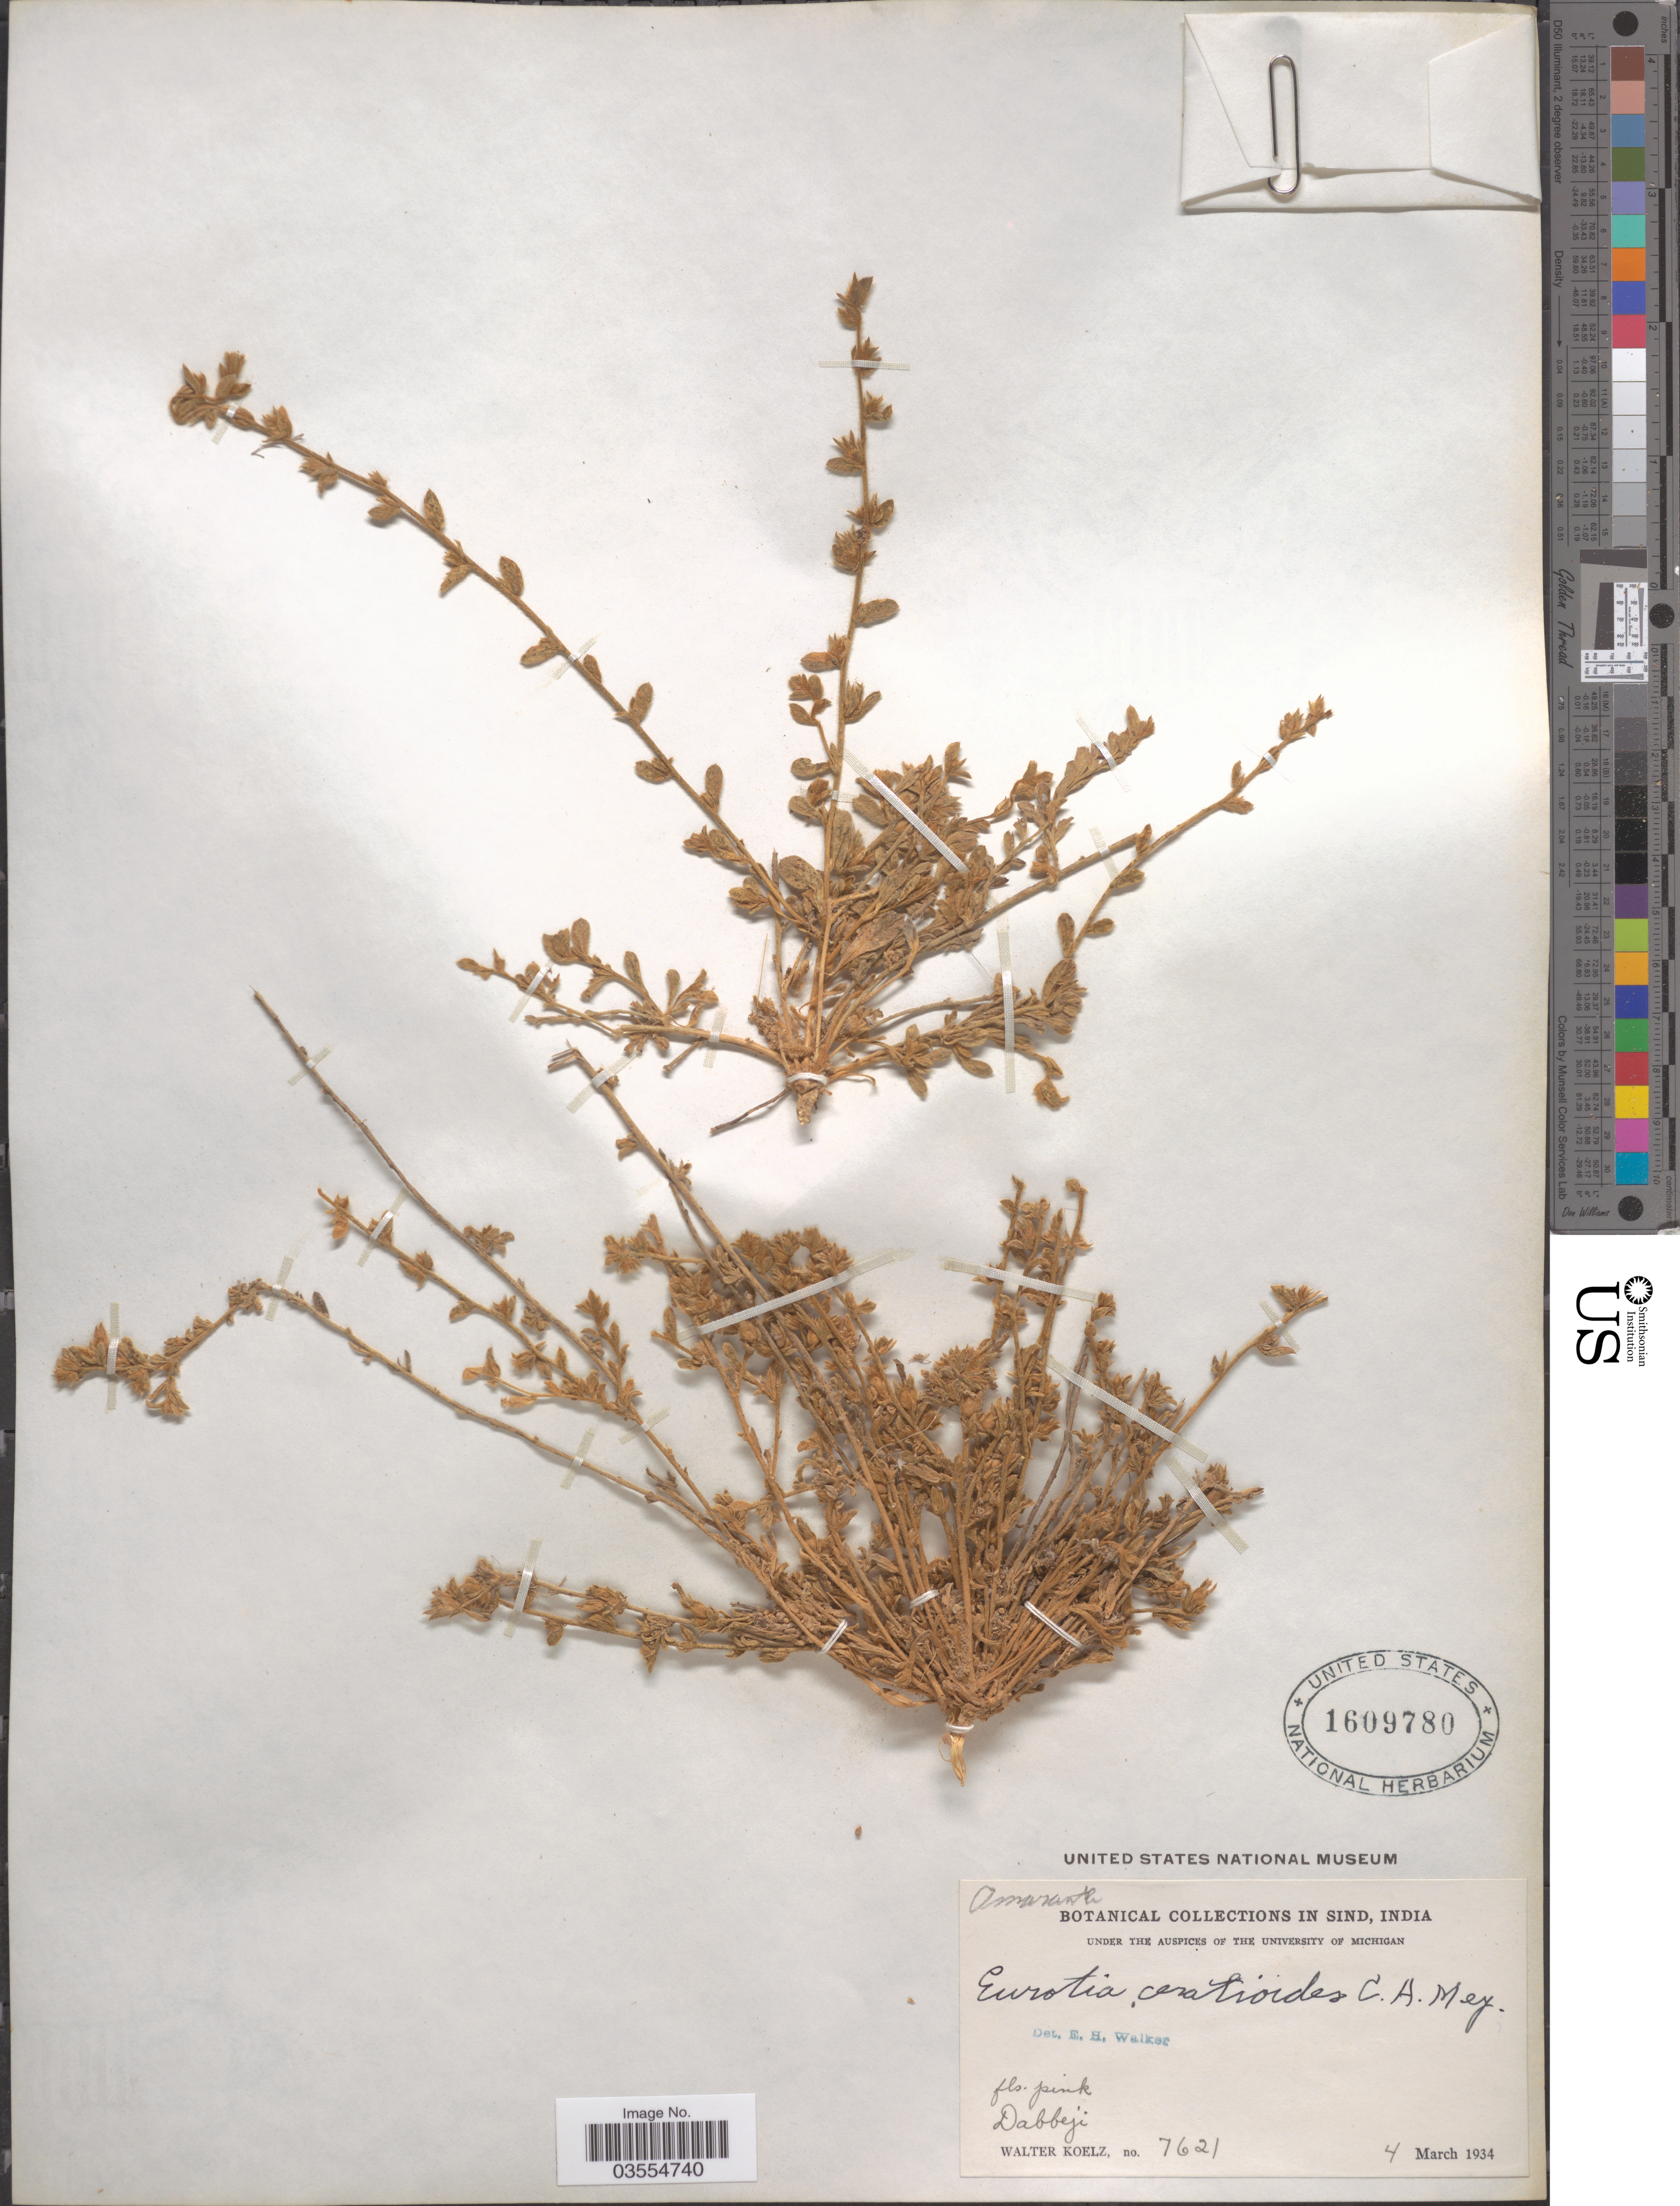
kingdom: Plantae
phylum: Tracheophyta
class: Magnoliopsida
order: Caryophyllales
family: Amaranthaceae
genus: Krascheninnikovia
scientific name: Krascheninnikovia ceratoides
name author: (L.) Gueldenst.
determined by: U.S. National Herbarium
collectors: W. N. Koelz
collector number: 7621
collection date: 1934-03-04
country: Pakistan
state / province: Sindh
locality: Sind. Dabbeji.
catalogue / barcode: US 1609780